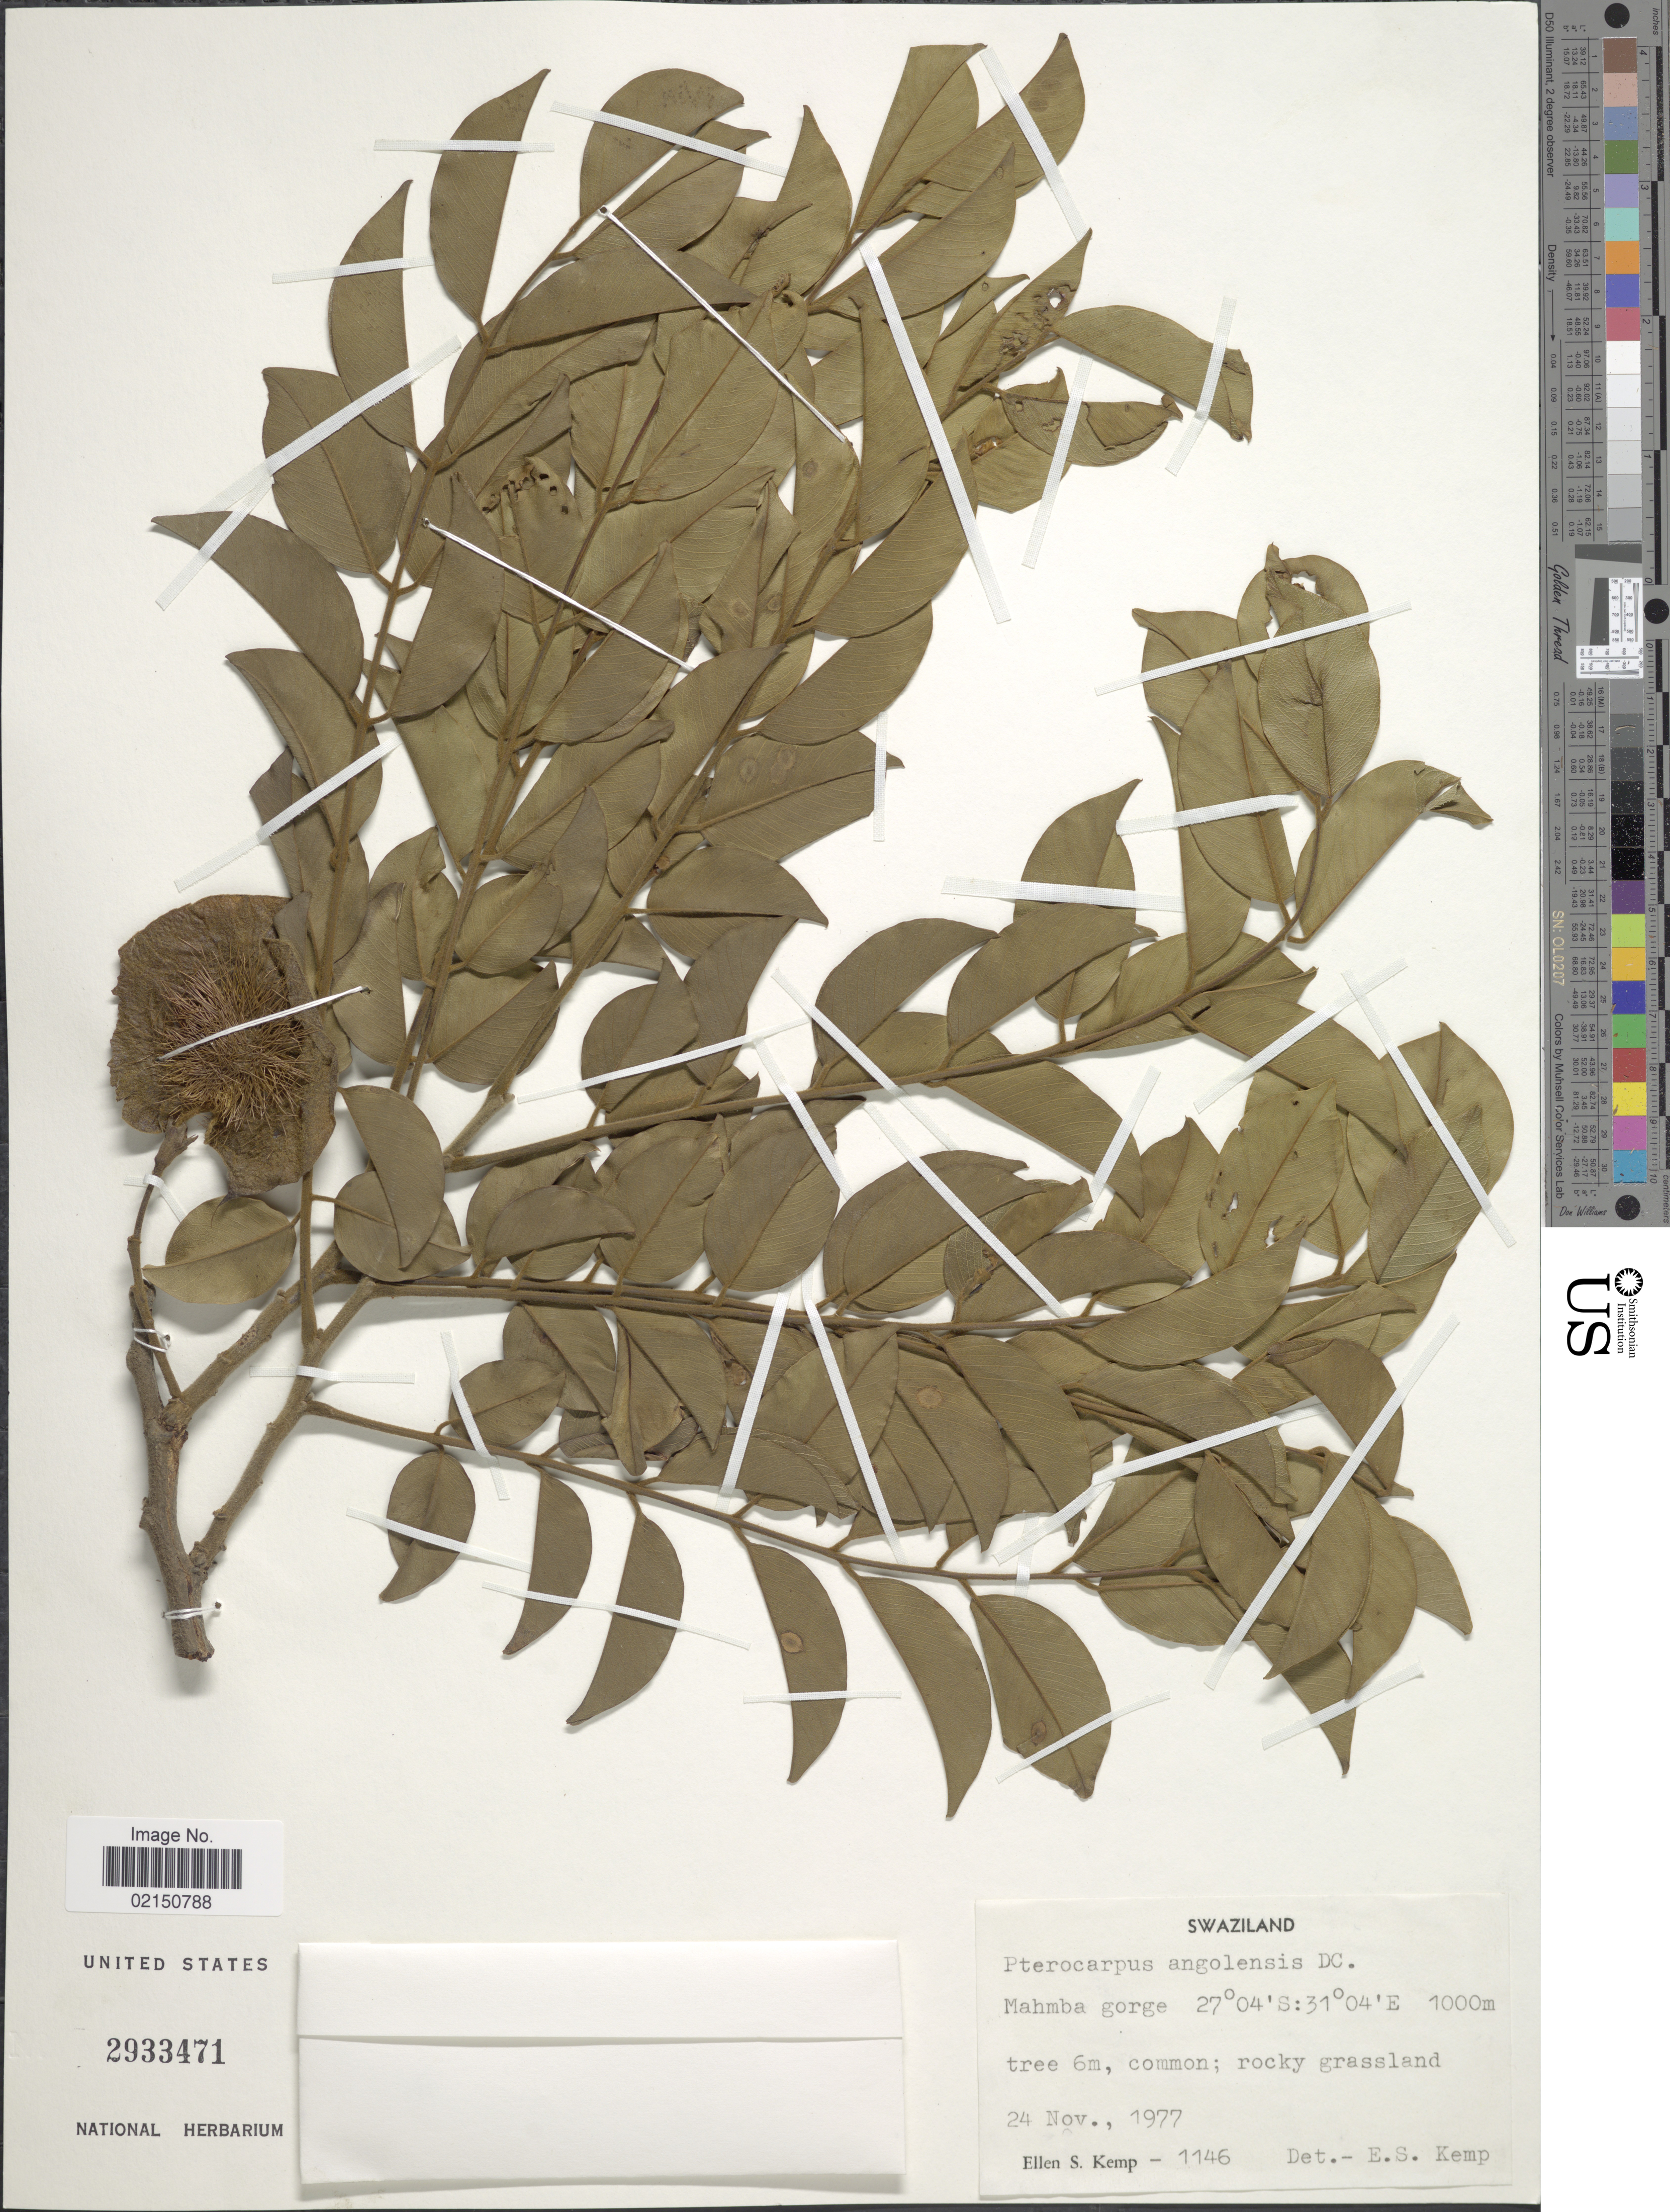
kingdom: Plantae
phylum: Tracheophyta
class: Magnoliopsida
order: Fabales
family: Fabaceae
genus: Pterocarpus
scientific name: Pterocarpus angolensis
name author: DC.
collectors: E. S. Kemp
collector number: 1146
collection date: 1977-11-24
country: Eswatini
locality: Mahmba gorge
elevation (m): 1000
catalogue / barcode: US 2933471